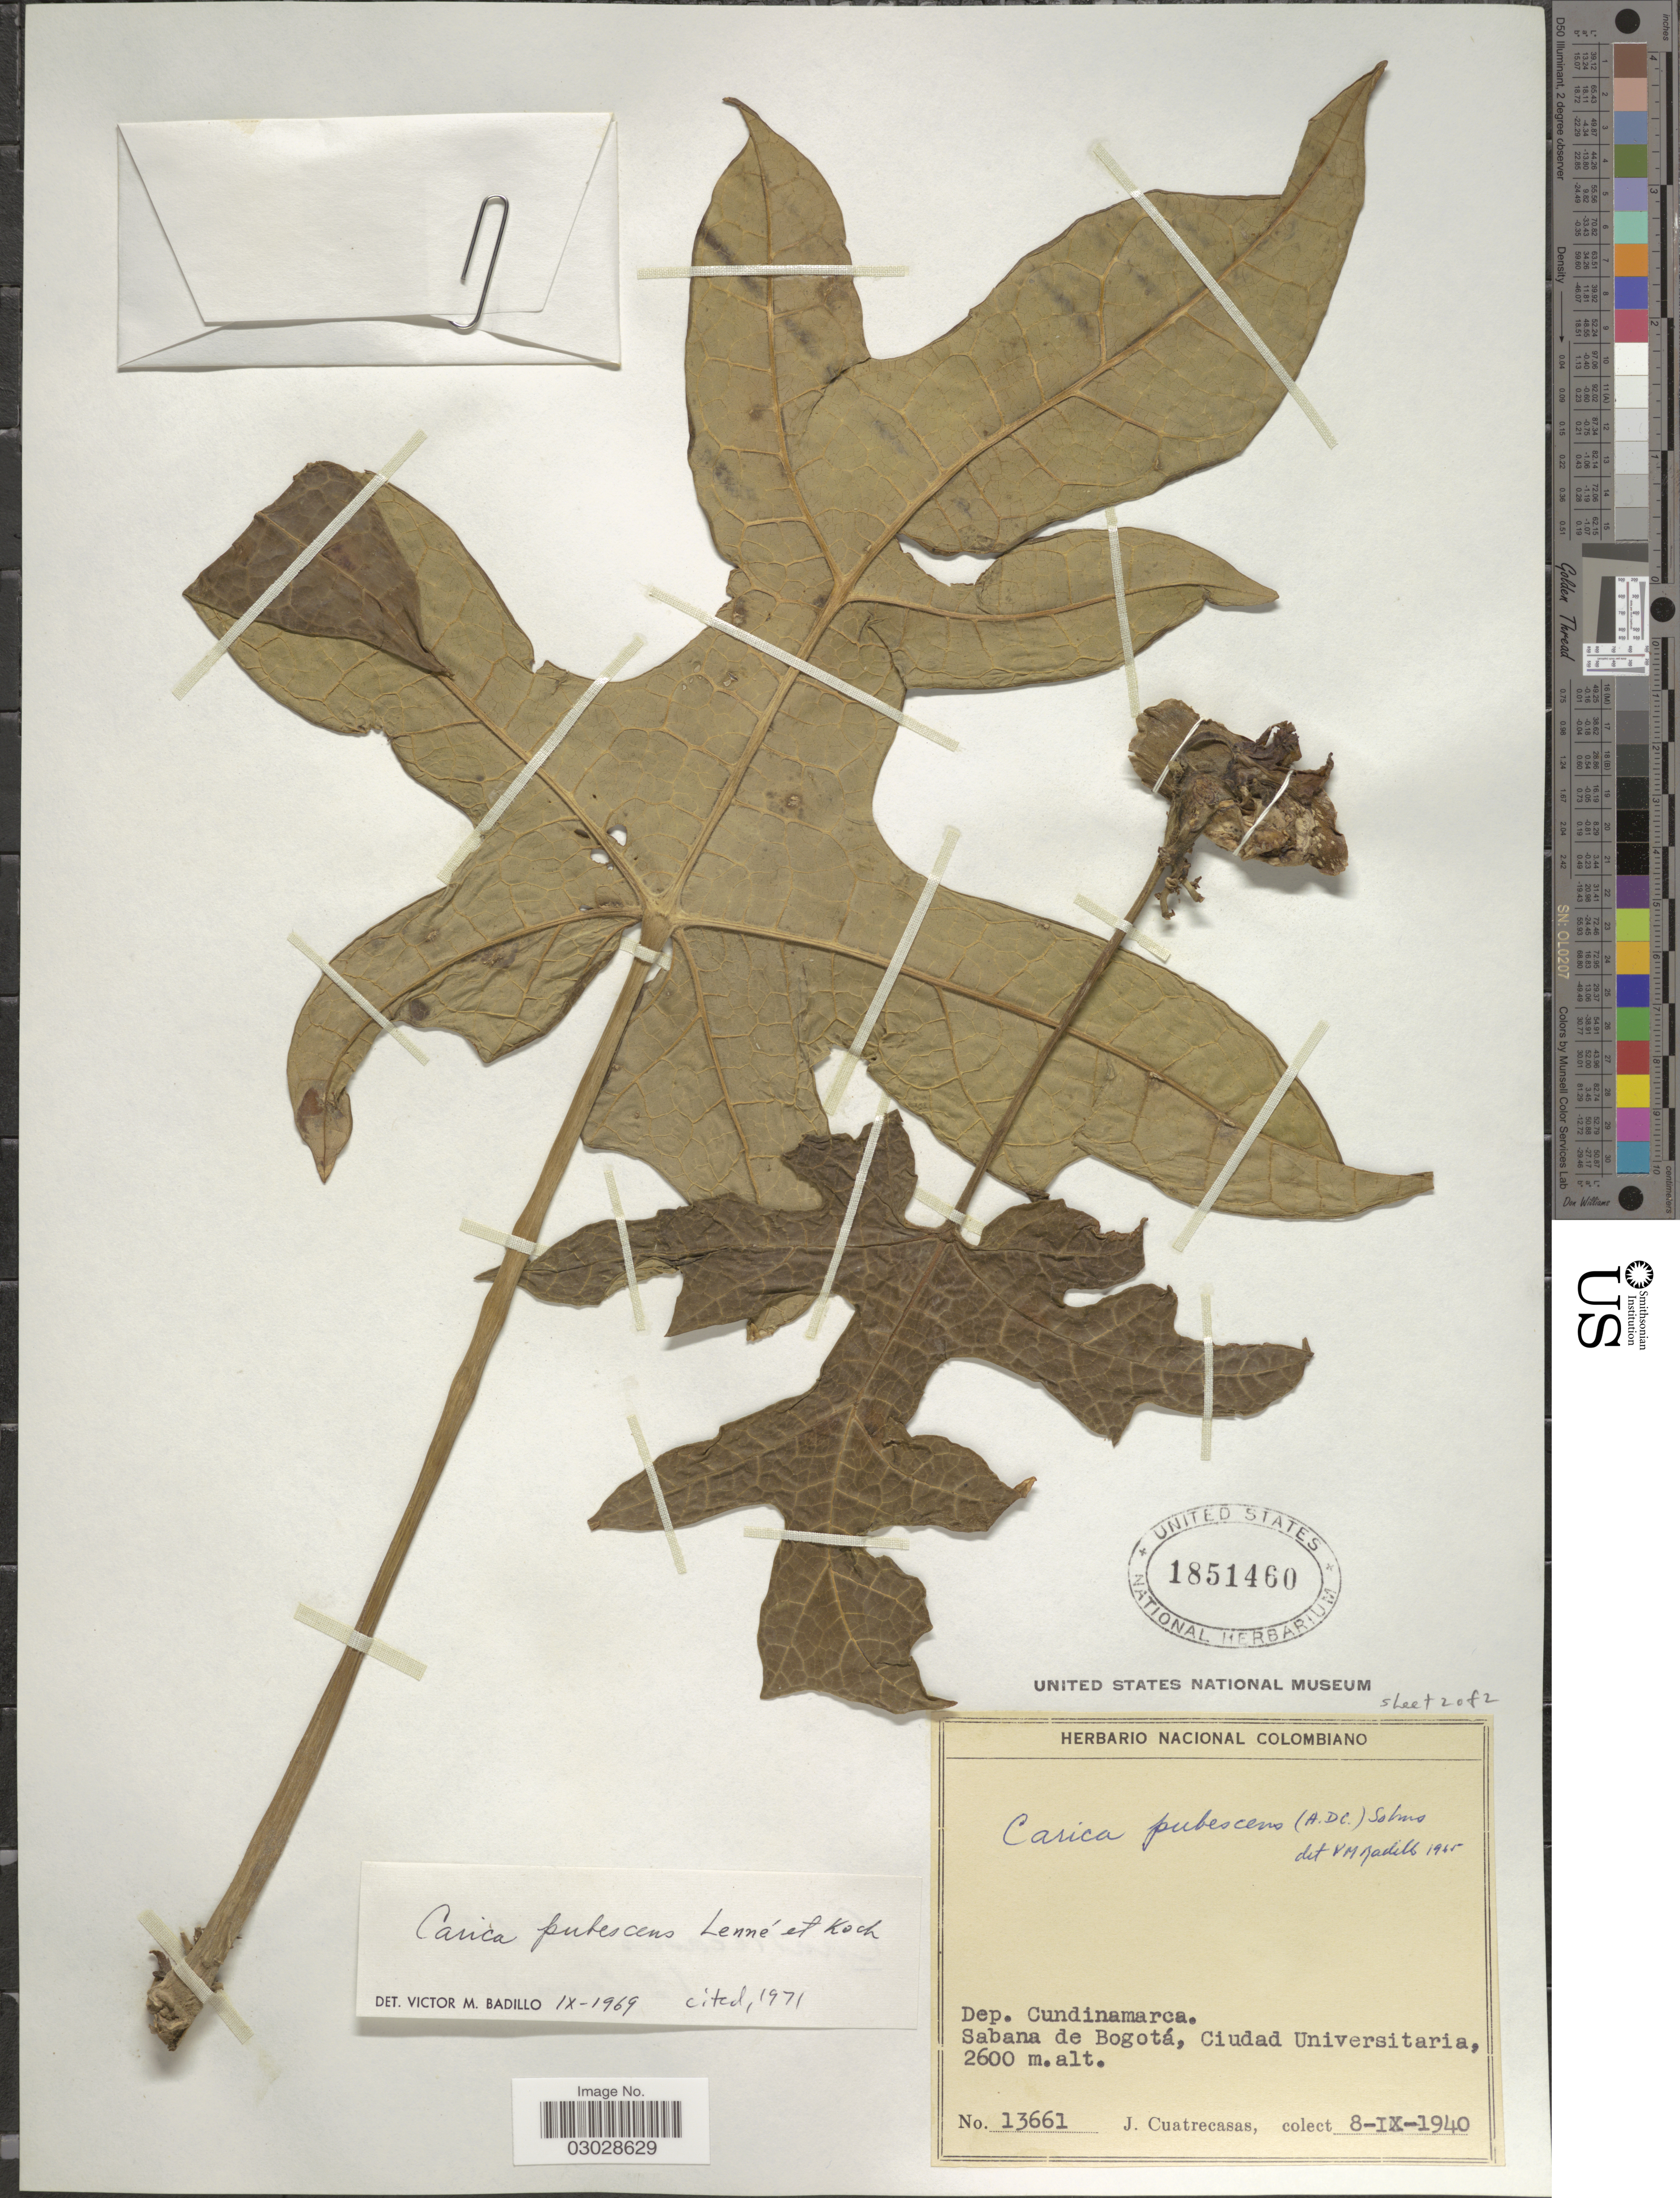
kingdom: Plantae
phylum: Tracheophyta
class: Magnoliopsida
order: Brassicales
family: Caricaceae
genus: Vasconcellea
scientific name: Vasconcellea pubescens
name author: A. DC.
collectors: J. Cuatrecasas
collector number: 13661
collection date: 1940-09-08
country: Colombia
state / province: Cundinamarca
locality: Dep. Cundinamarca. Sabana de Bogotá, Ciudad Universitaria.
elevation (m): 2600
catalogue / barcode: US 1851460